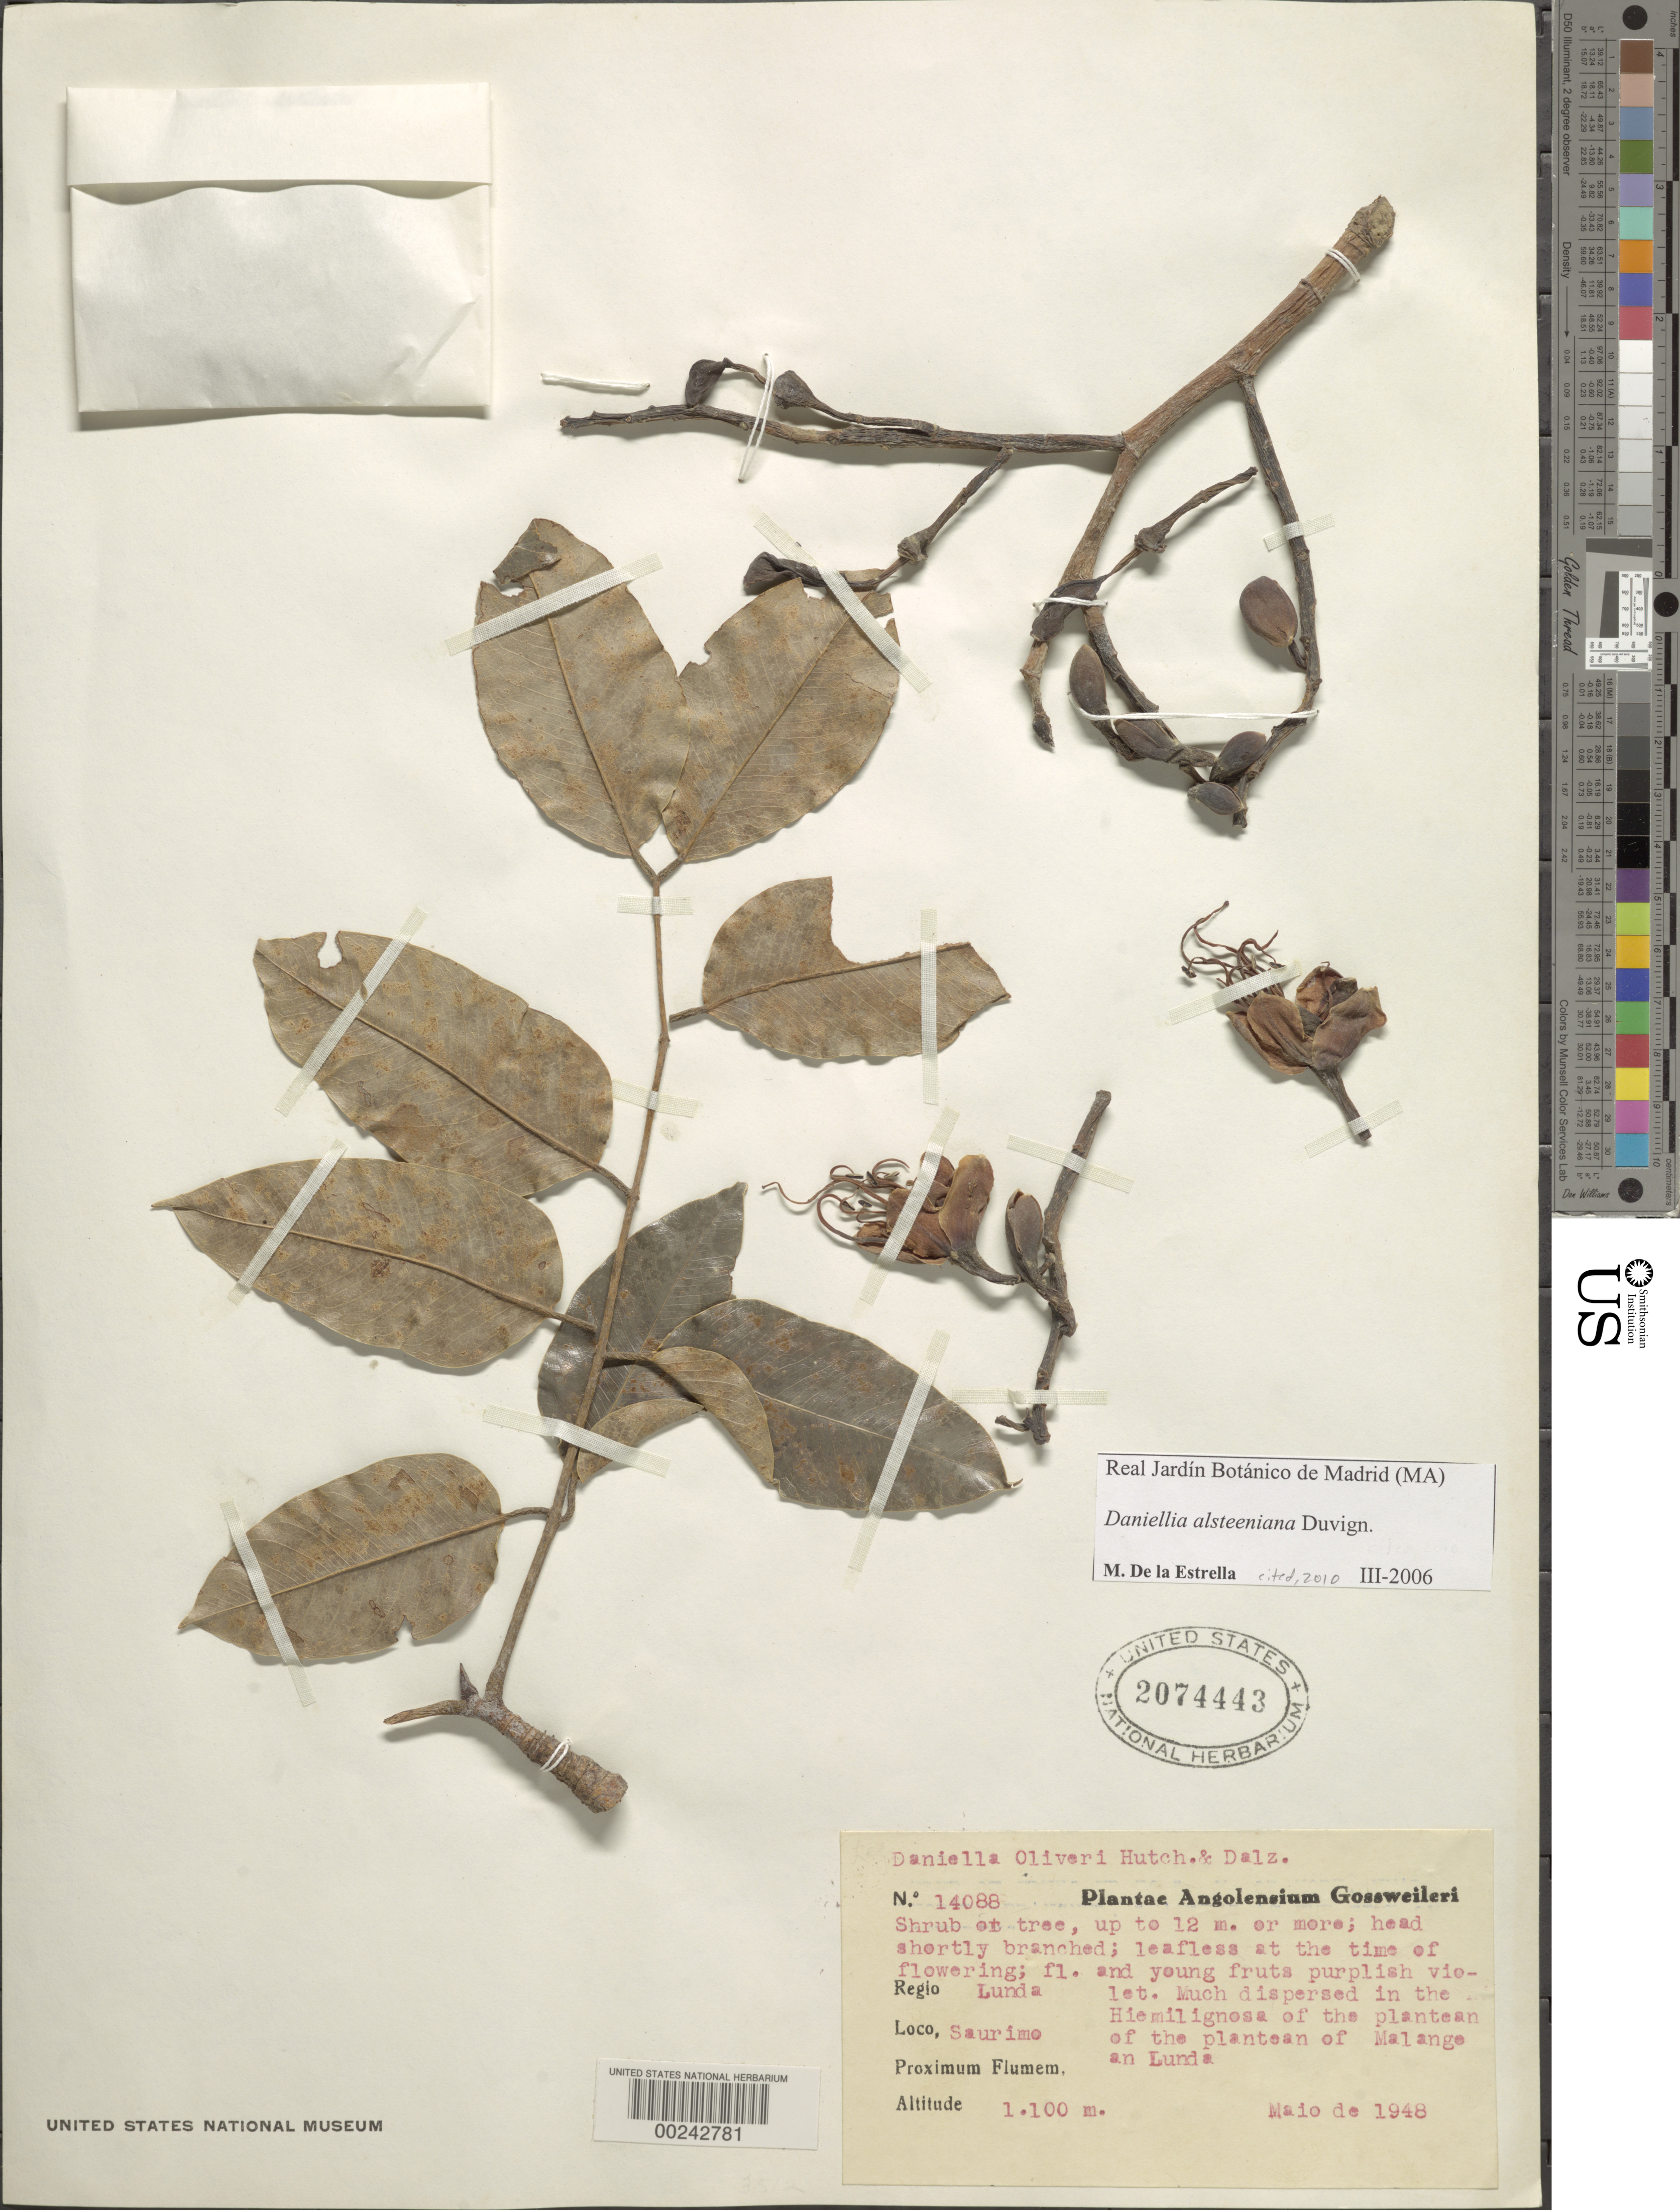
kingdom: Plantae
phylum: Tracheophyta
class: Magnoliopsida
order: Fabales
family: Fabaceae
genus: Daniellia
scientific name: Daniellia alsteeniana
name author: J. Duvign.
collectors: F. Gossweiler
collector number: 14088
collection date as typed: May 1948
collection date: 1948-05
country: Angola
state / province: Lunda Sul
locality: Saurimo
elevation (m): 1100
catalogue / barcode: US 2074443